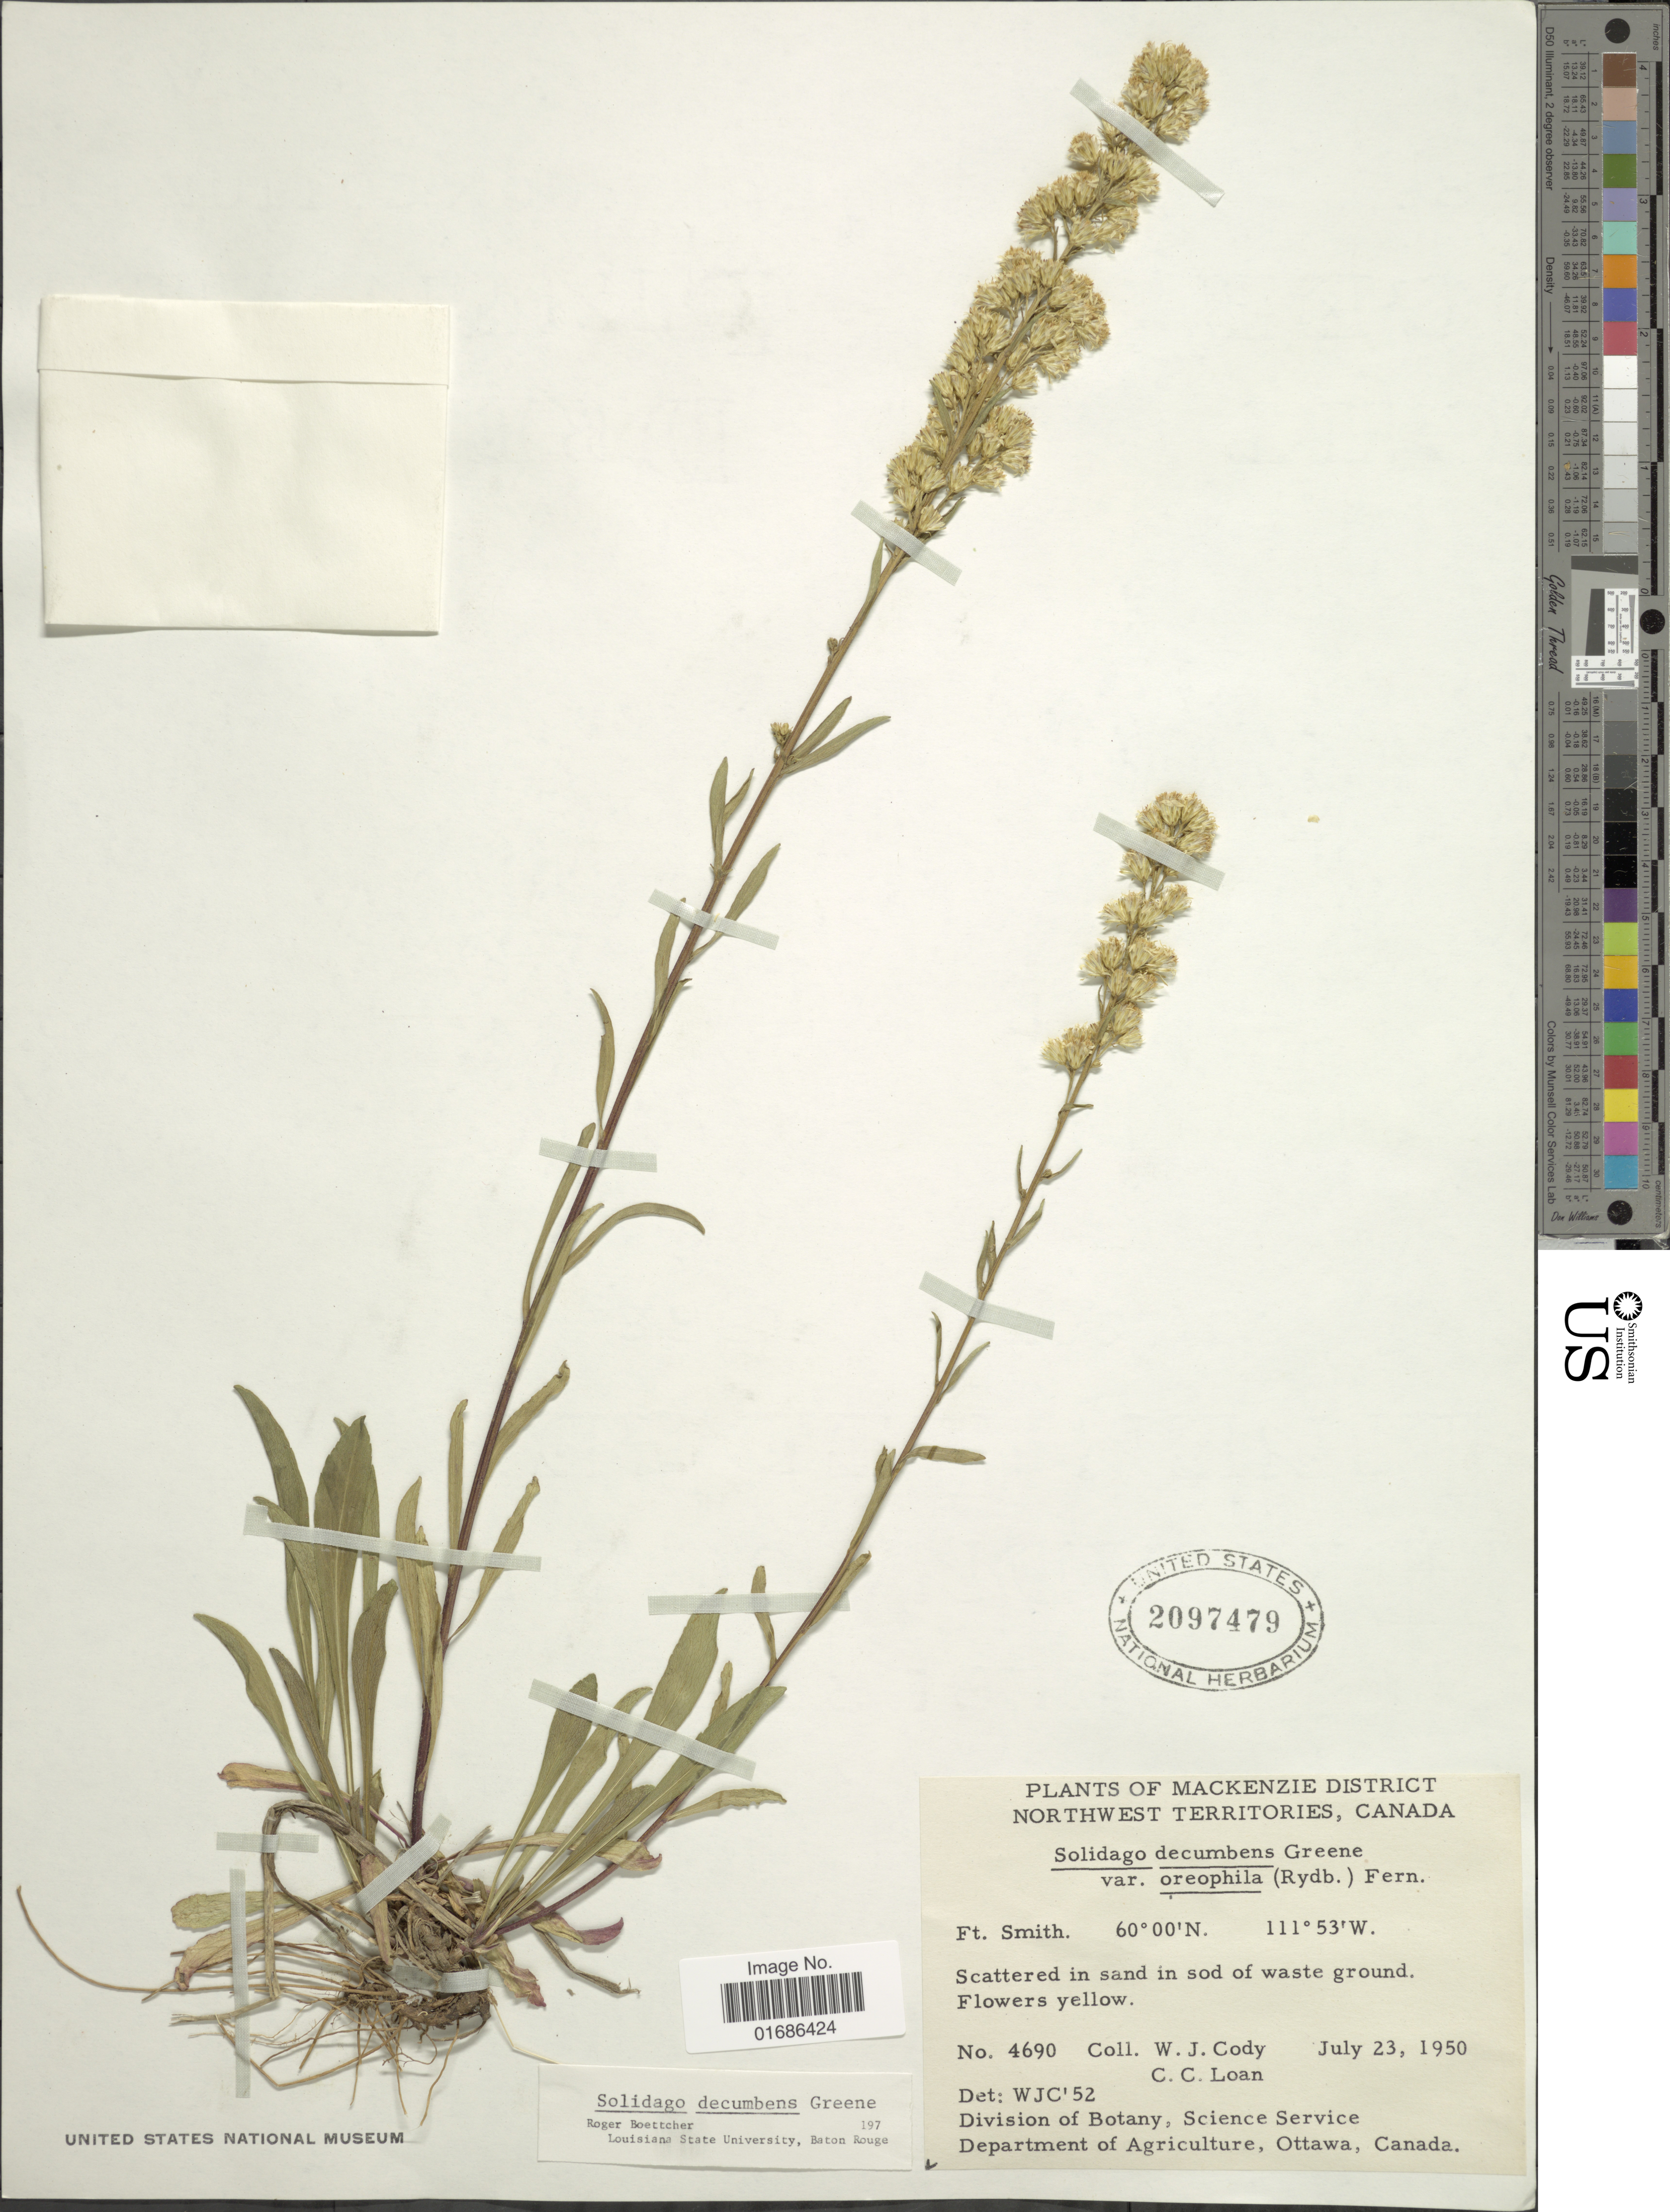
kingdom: Plantae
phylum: Tracheophyta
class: Magnoliopsida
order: Asterales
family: Asteraceae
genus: Solidago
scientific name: Solidago decumbens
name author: Greene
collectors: W. Cody & C. Loan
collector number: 4690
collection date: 1950-07-23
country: Canada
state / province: Northwest Territories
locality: Mackenzie District Northwest Territories, Ft Smith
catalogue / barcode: US 2097479